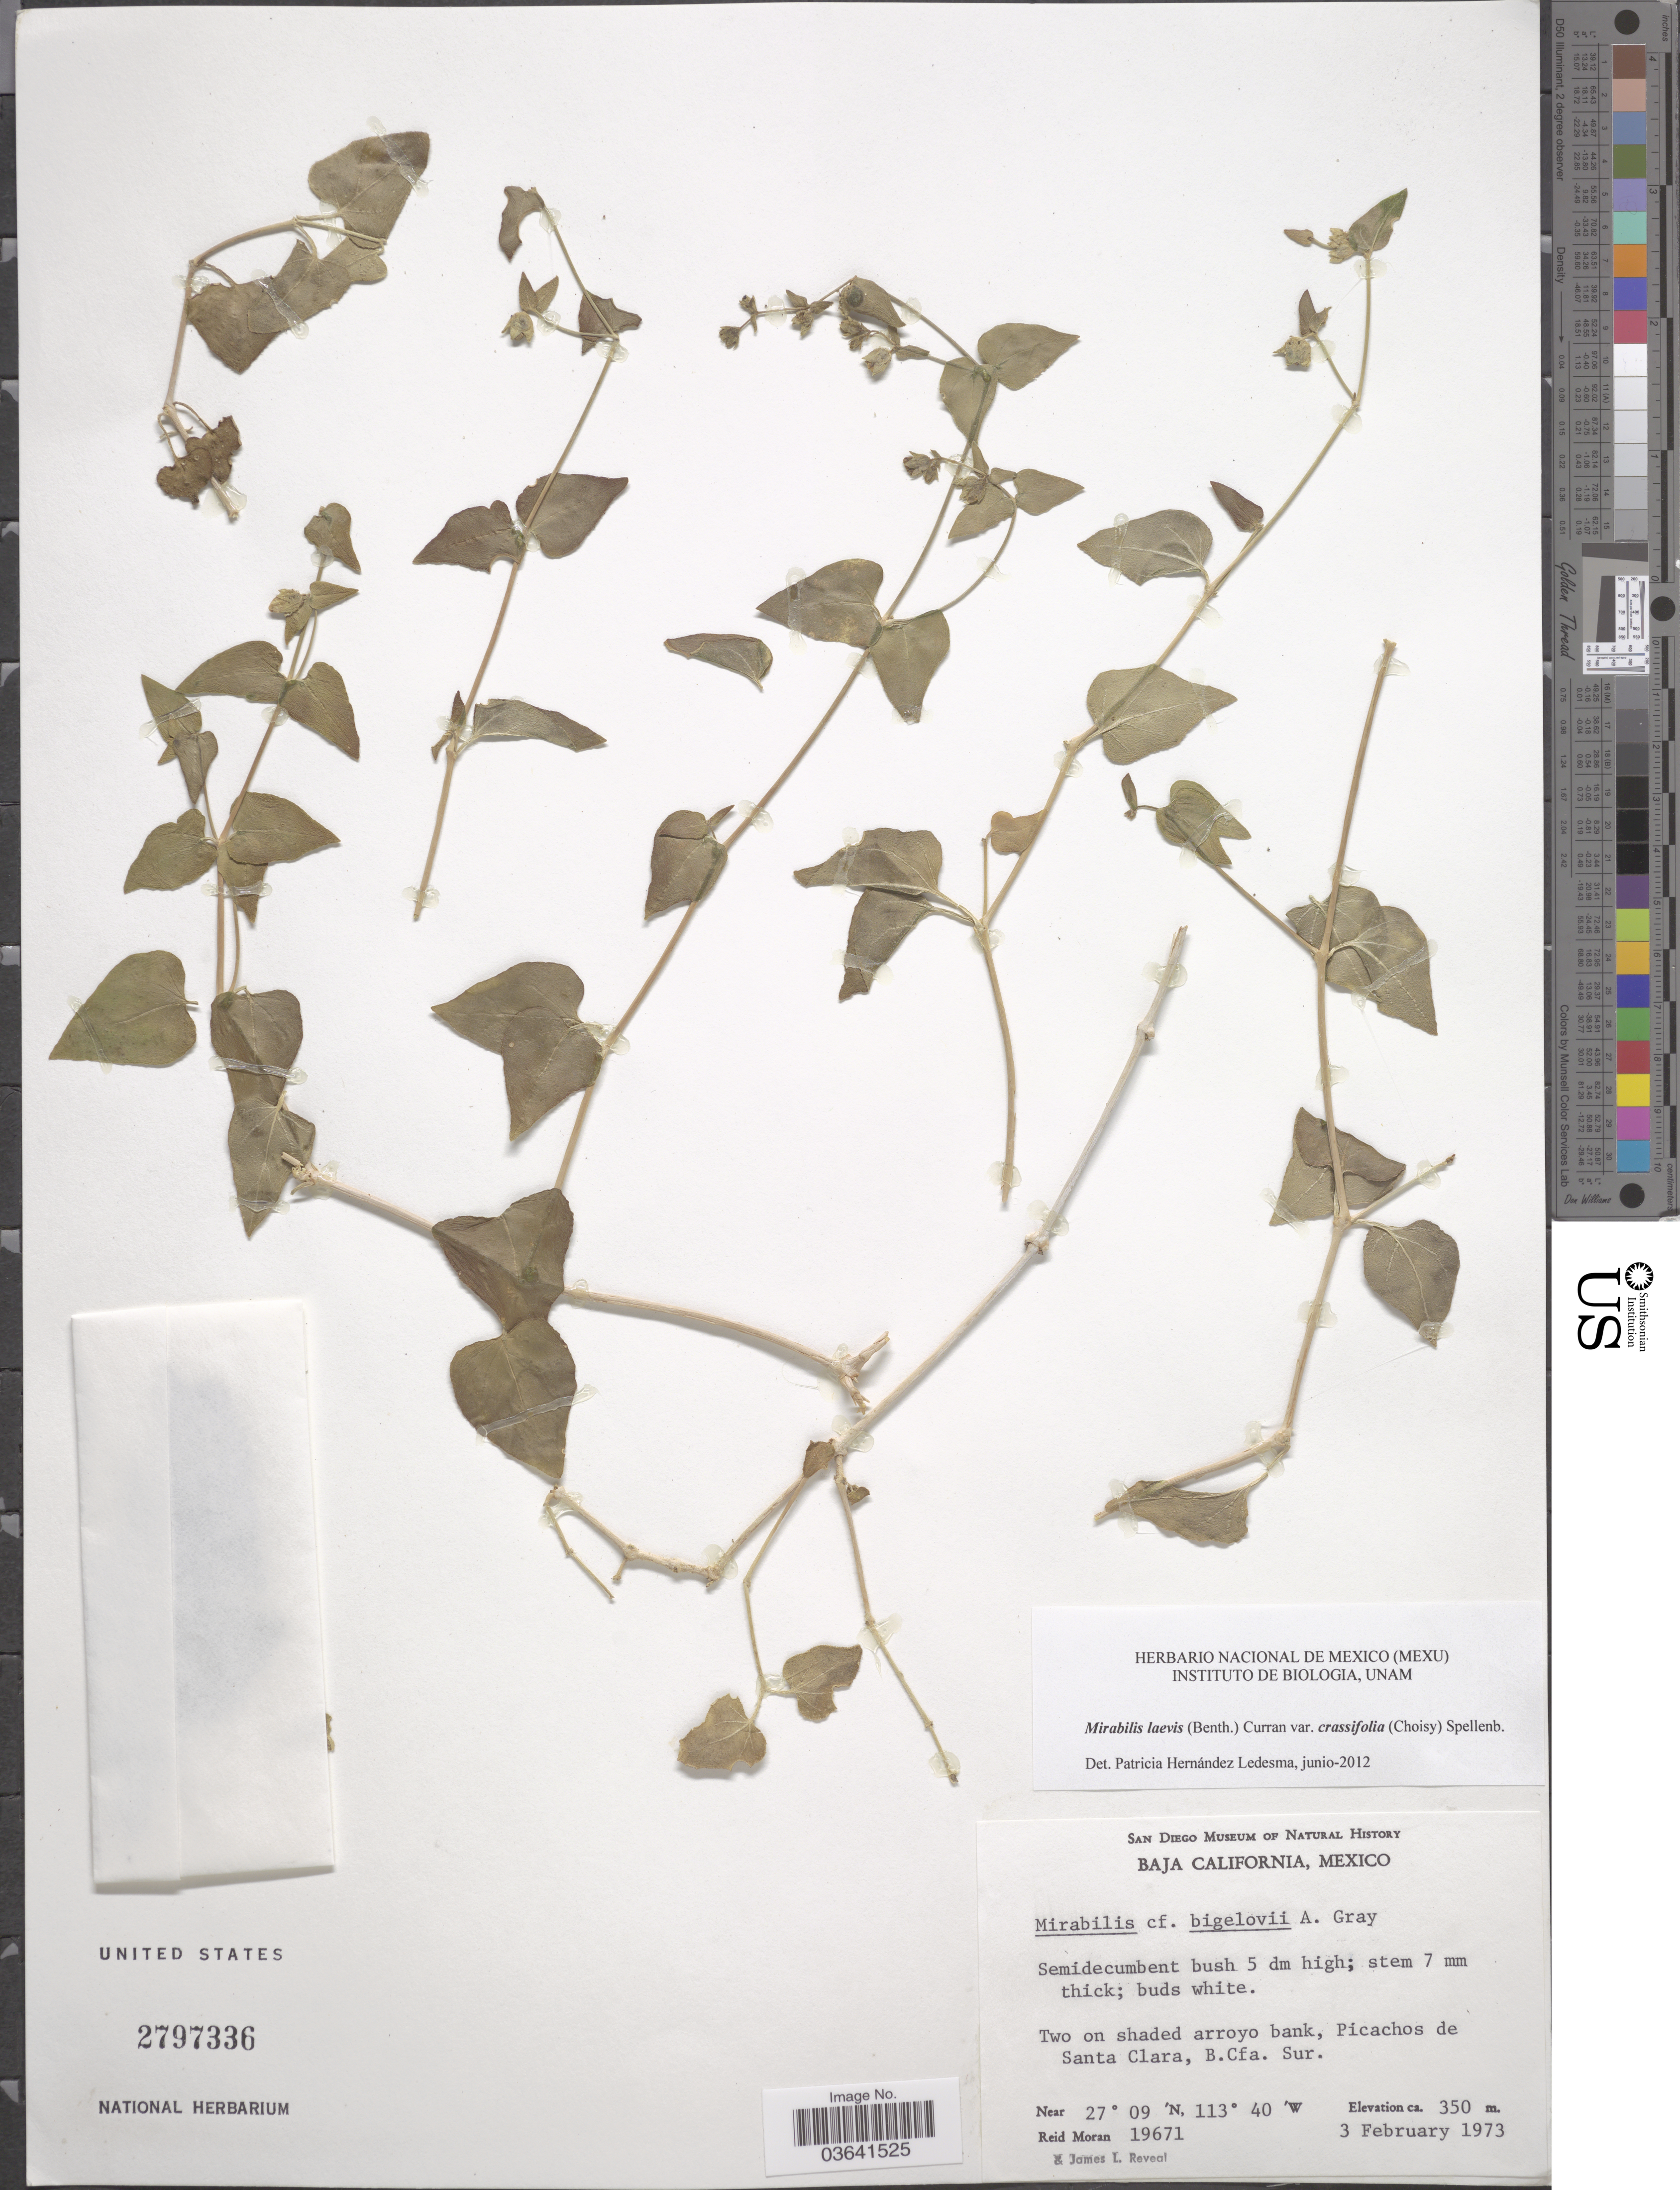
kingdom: Plantae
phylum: Tracheophyta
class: Magnoliopsida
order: Caryophyllales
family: Nyctaginaceae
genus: Mirabilis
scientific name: Mirabilis laevis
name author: (Benth.) Curran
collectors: R. Moran & J. L. Reveal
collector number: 19671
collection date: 1973-02-03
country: Mexico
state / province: Baja California Sur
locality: Two on shaded arroyo bank, Picachos de Santa Clara, B.Cfa.Sur.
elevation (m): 350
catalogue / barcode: US 2797336